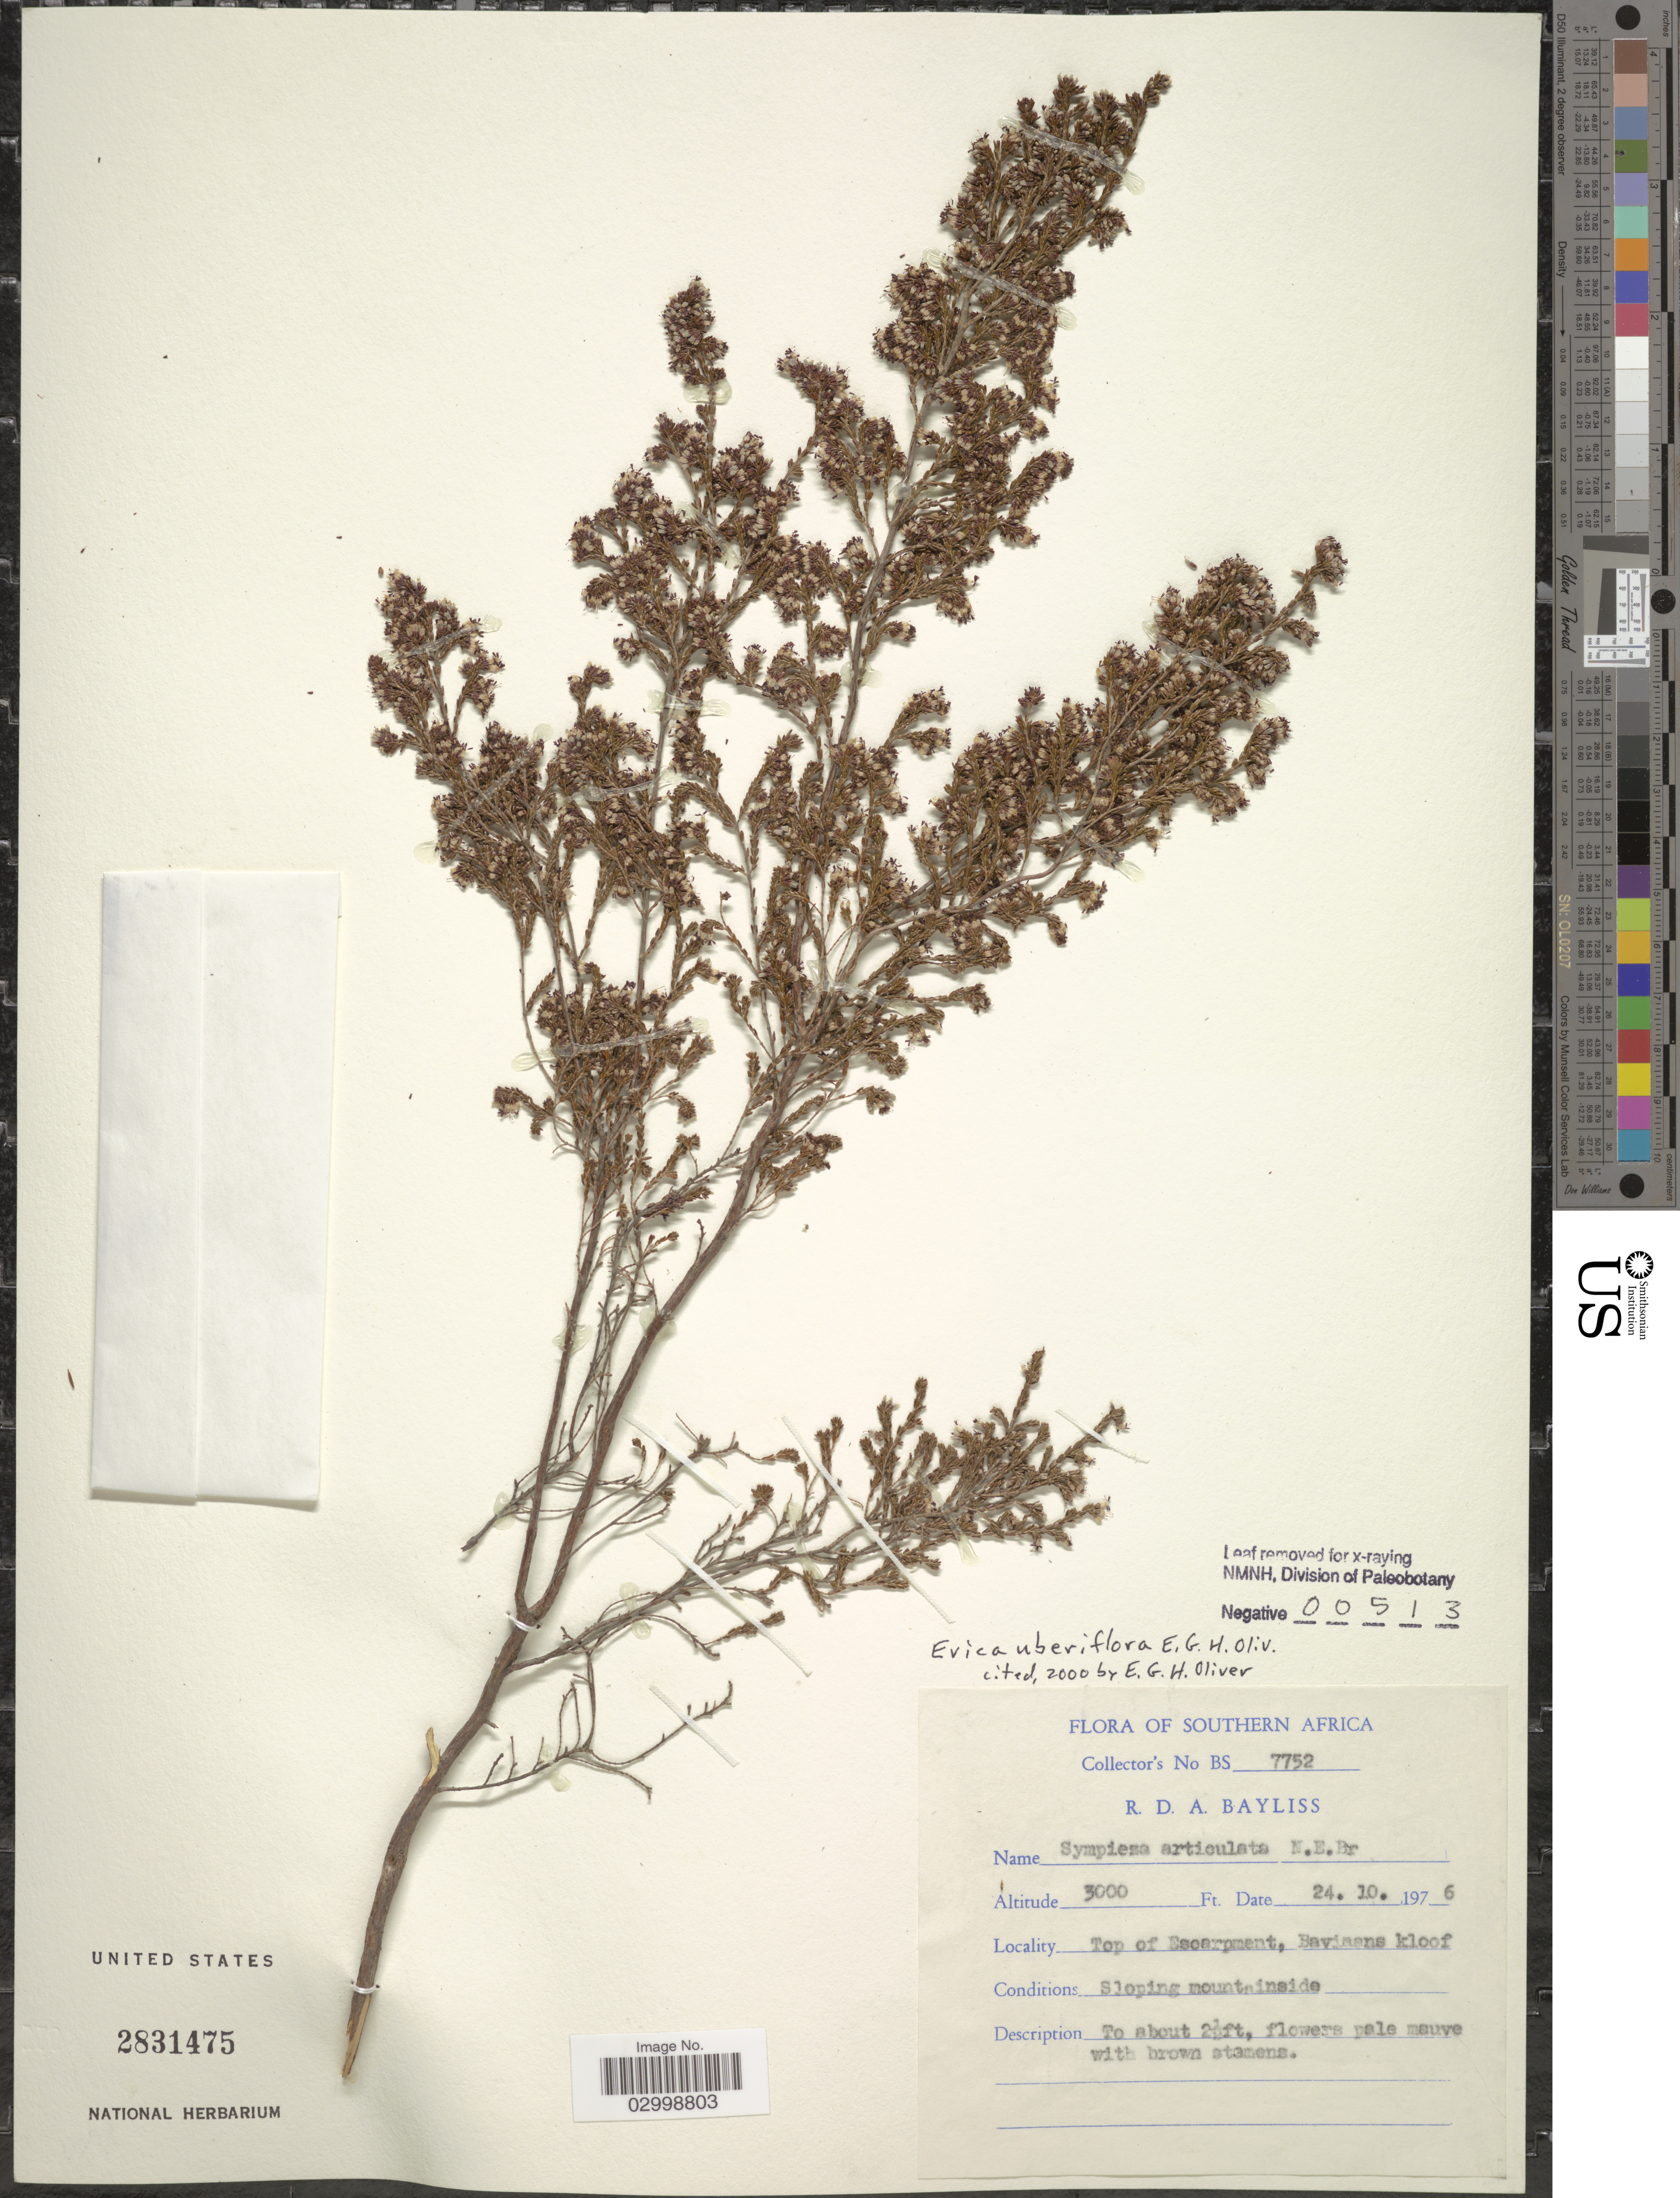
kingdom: Plantae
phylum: Tracheophyta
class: Magnoliopsida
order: Ericales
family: Ericaceae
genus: Erica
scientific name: Erica uberiflora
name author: E.G.H. Oliv.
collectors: R. Bayliss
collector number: BS7752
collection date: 1976-10-24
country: South Africa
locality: Southern Africa. Top of Escarpment, Baviaans kloof. Sloping mountainside.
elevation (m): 914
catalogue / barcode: US 2831475